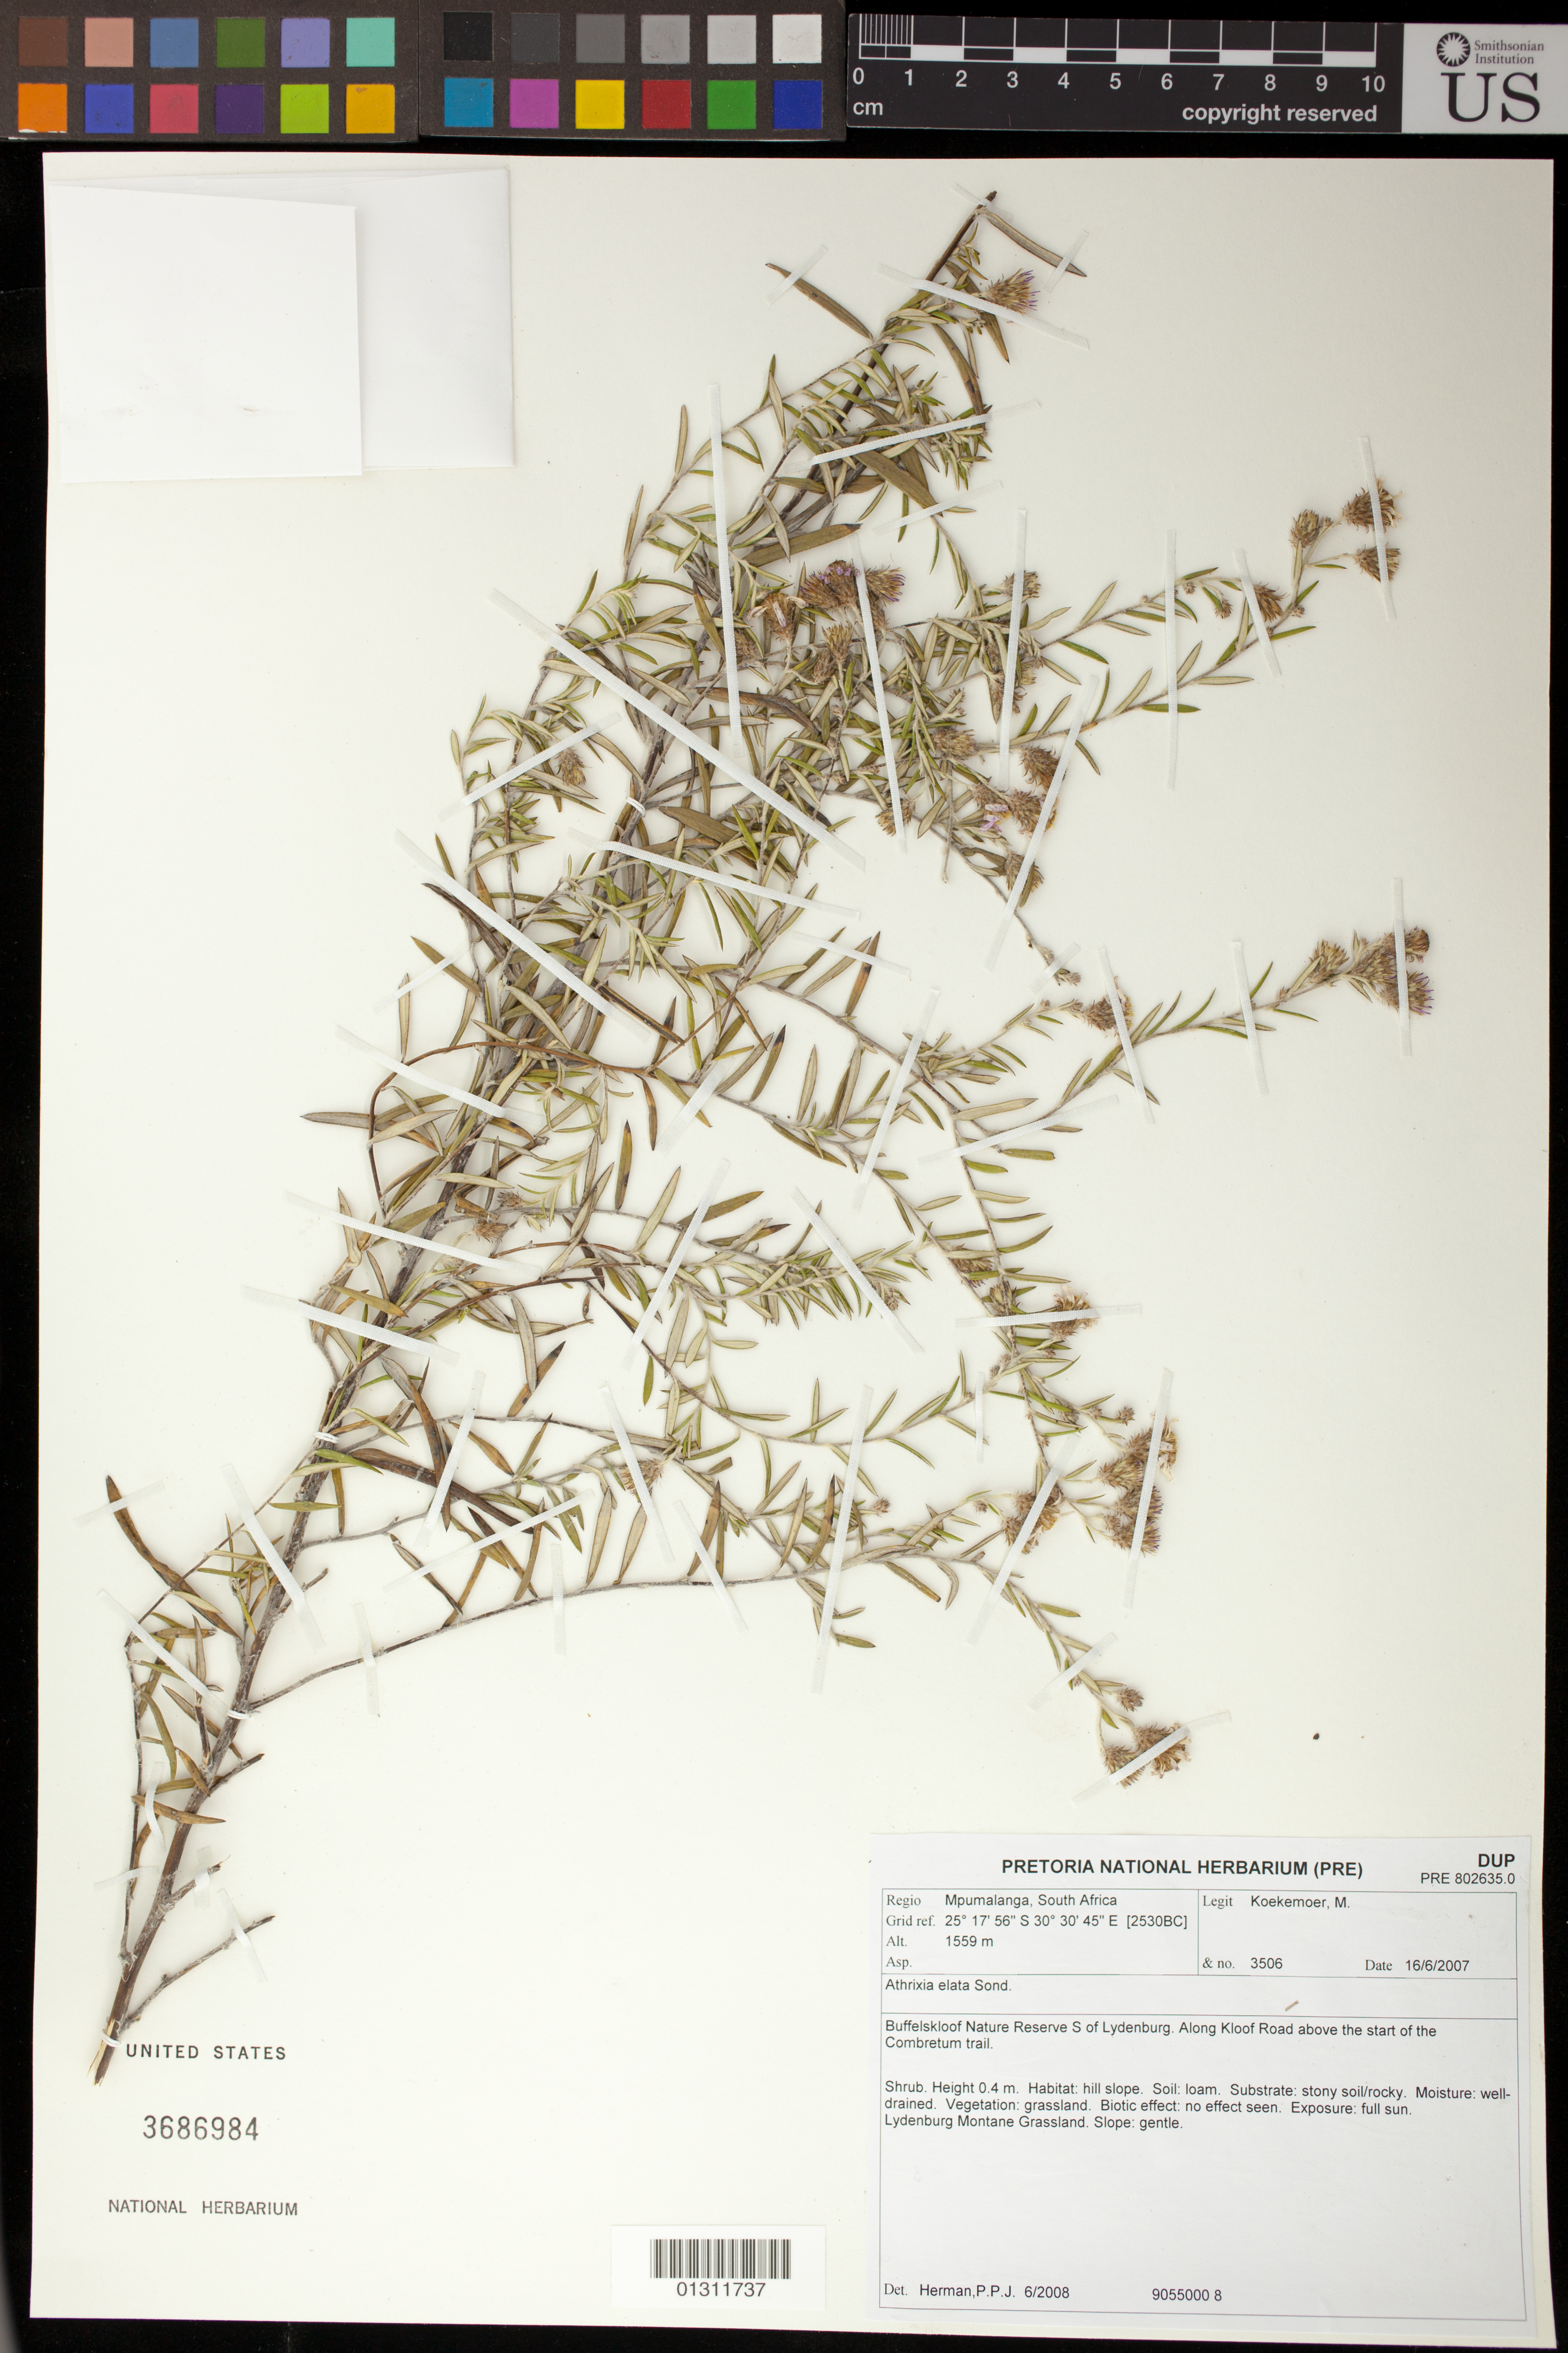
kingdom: Plantae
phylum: Tracheophyta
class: Magnoliopsida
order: Asterales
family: Asteraceae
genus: Athrixia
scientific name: Athrixia elata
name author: Sond.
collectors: M. Koekemoer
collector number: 3506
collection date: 2007-06-16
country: South Africa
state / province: Mpumalanga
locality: Buffelskloof Nature Reserve S of Lydenburg. Along Kloof Road above the start of the Combretum trail.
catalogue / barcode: US 3686984